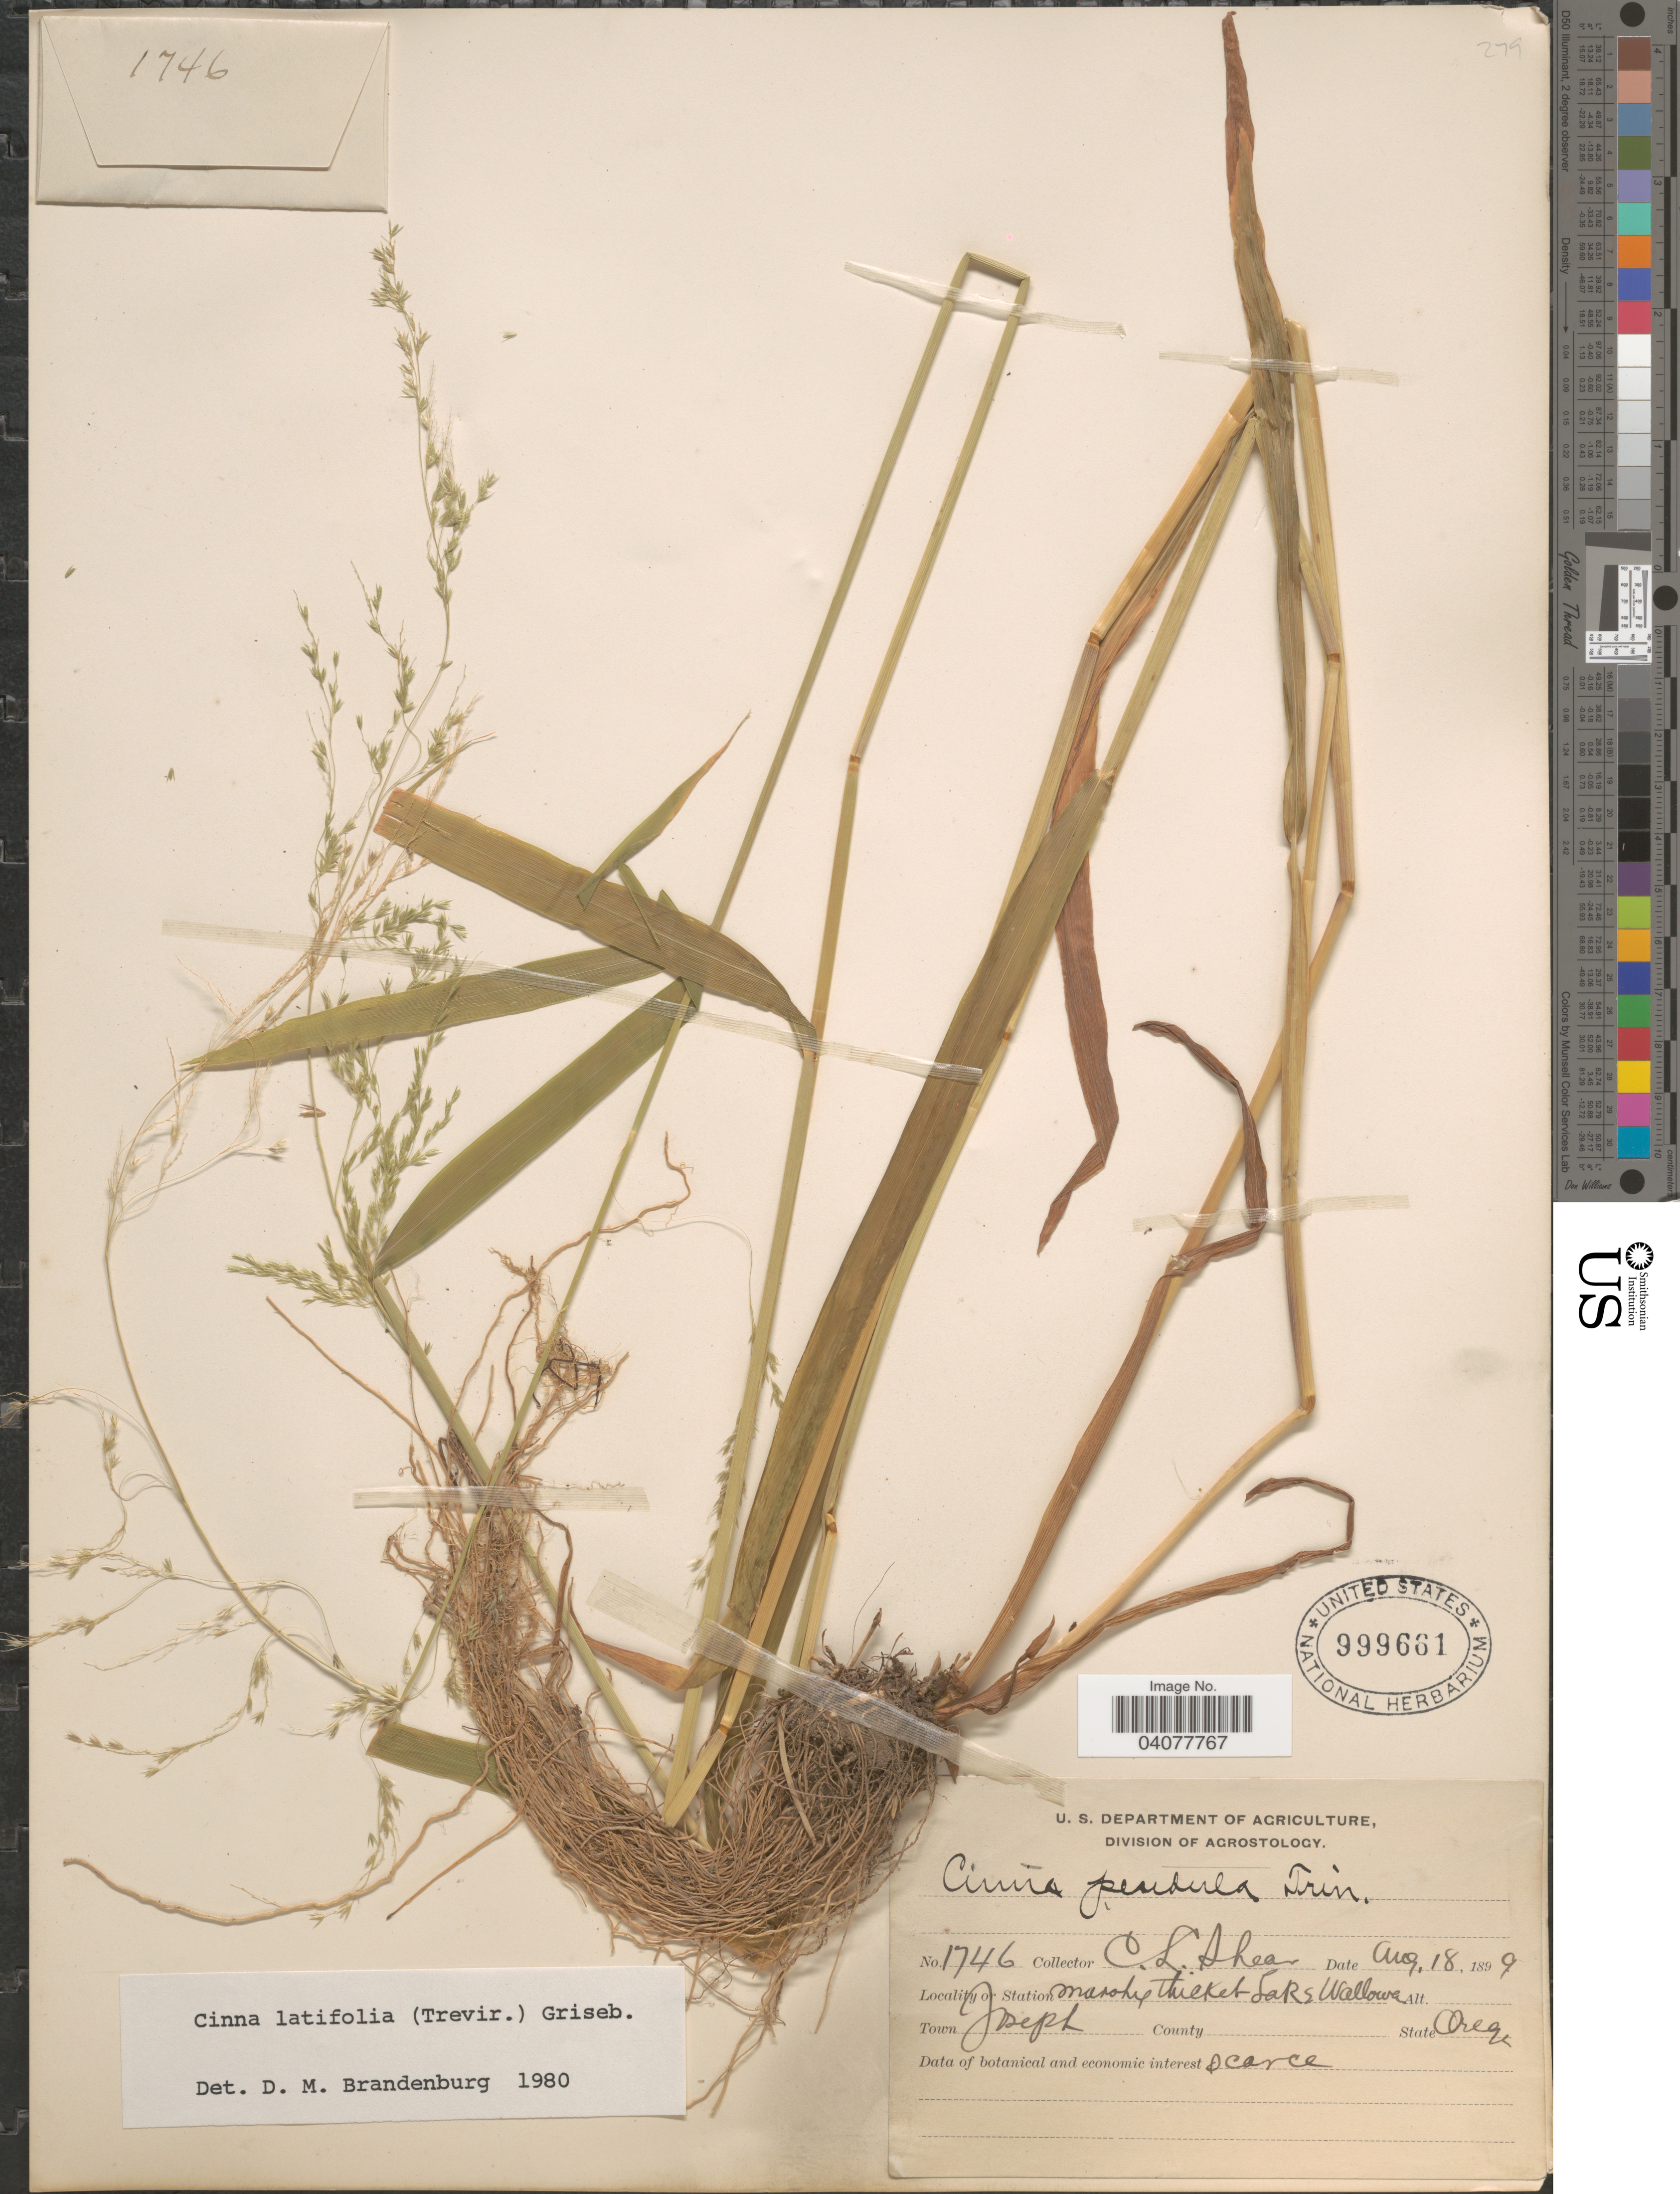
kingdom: Plantae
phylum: Tracheophyta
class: Liliopsida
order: Poales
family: Poaceae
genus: Cinna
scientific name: Cinna latifolia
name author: (Trevir. ex Goeppert) Griseb.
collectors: C. L. Shear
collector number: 1746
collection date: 1899-08-18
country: United States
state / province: Oregon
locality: Marshy thicket Lake Wallowa. Town Joseph.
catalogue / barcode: US 999661